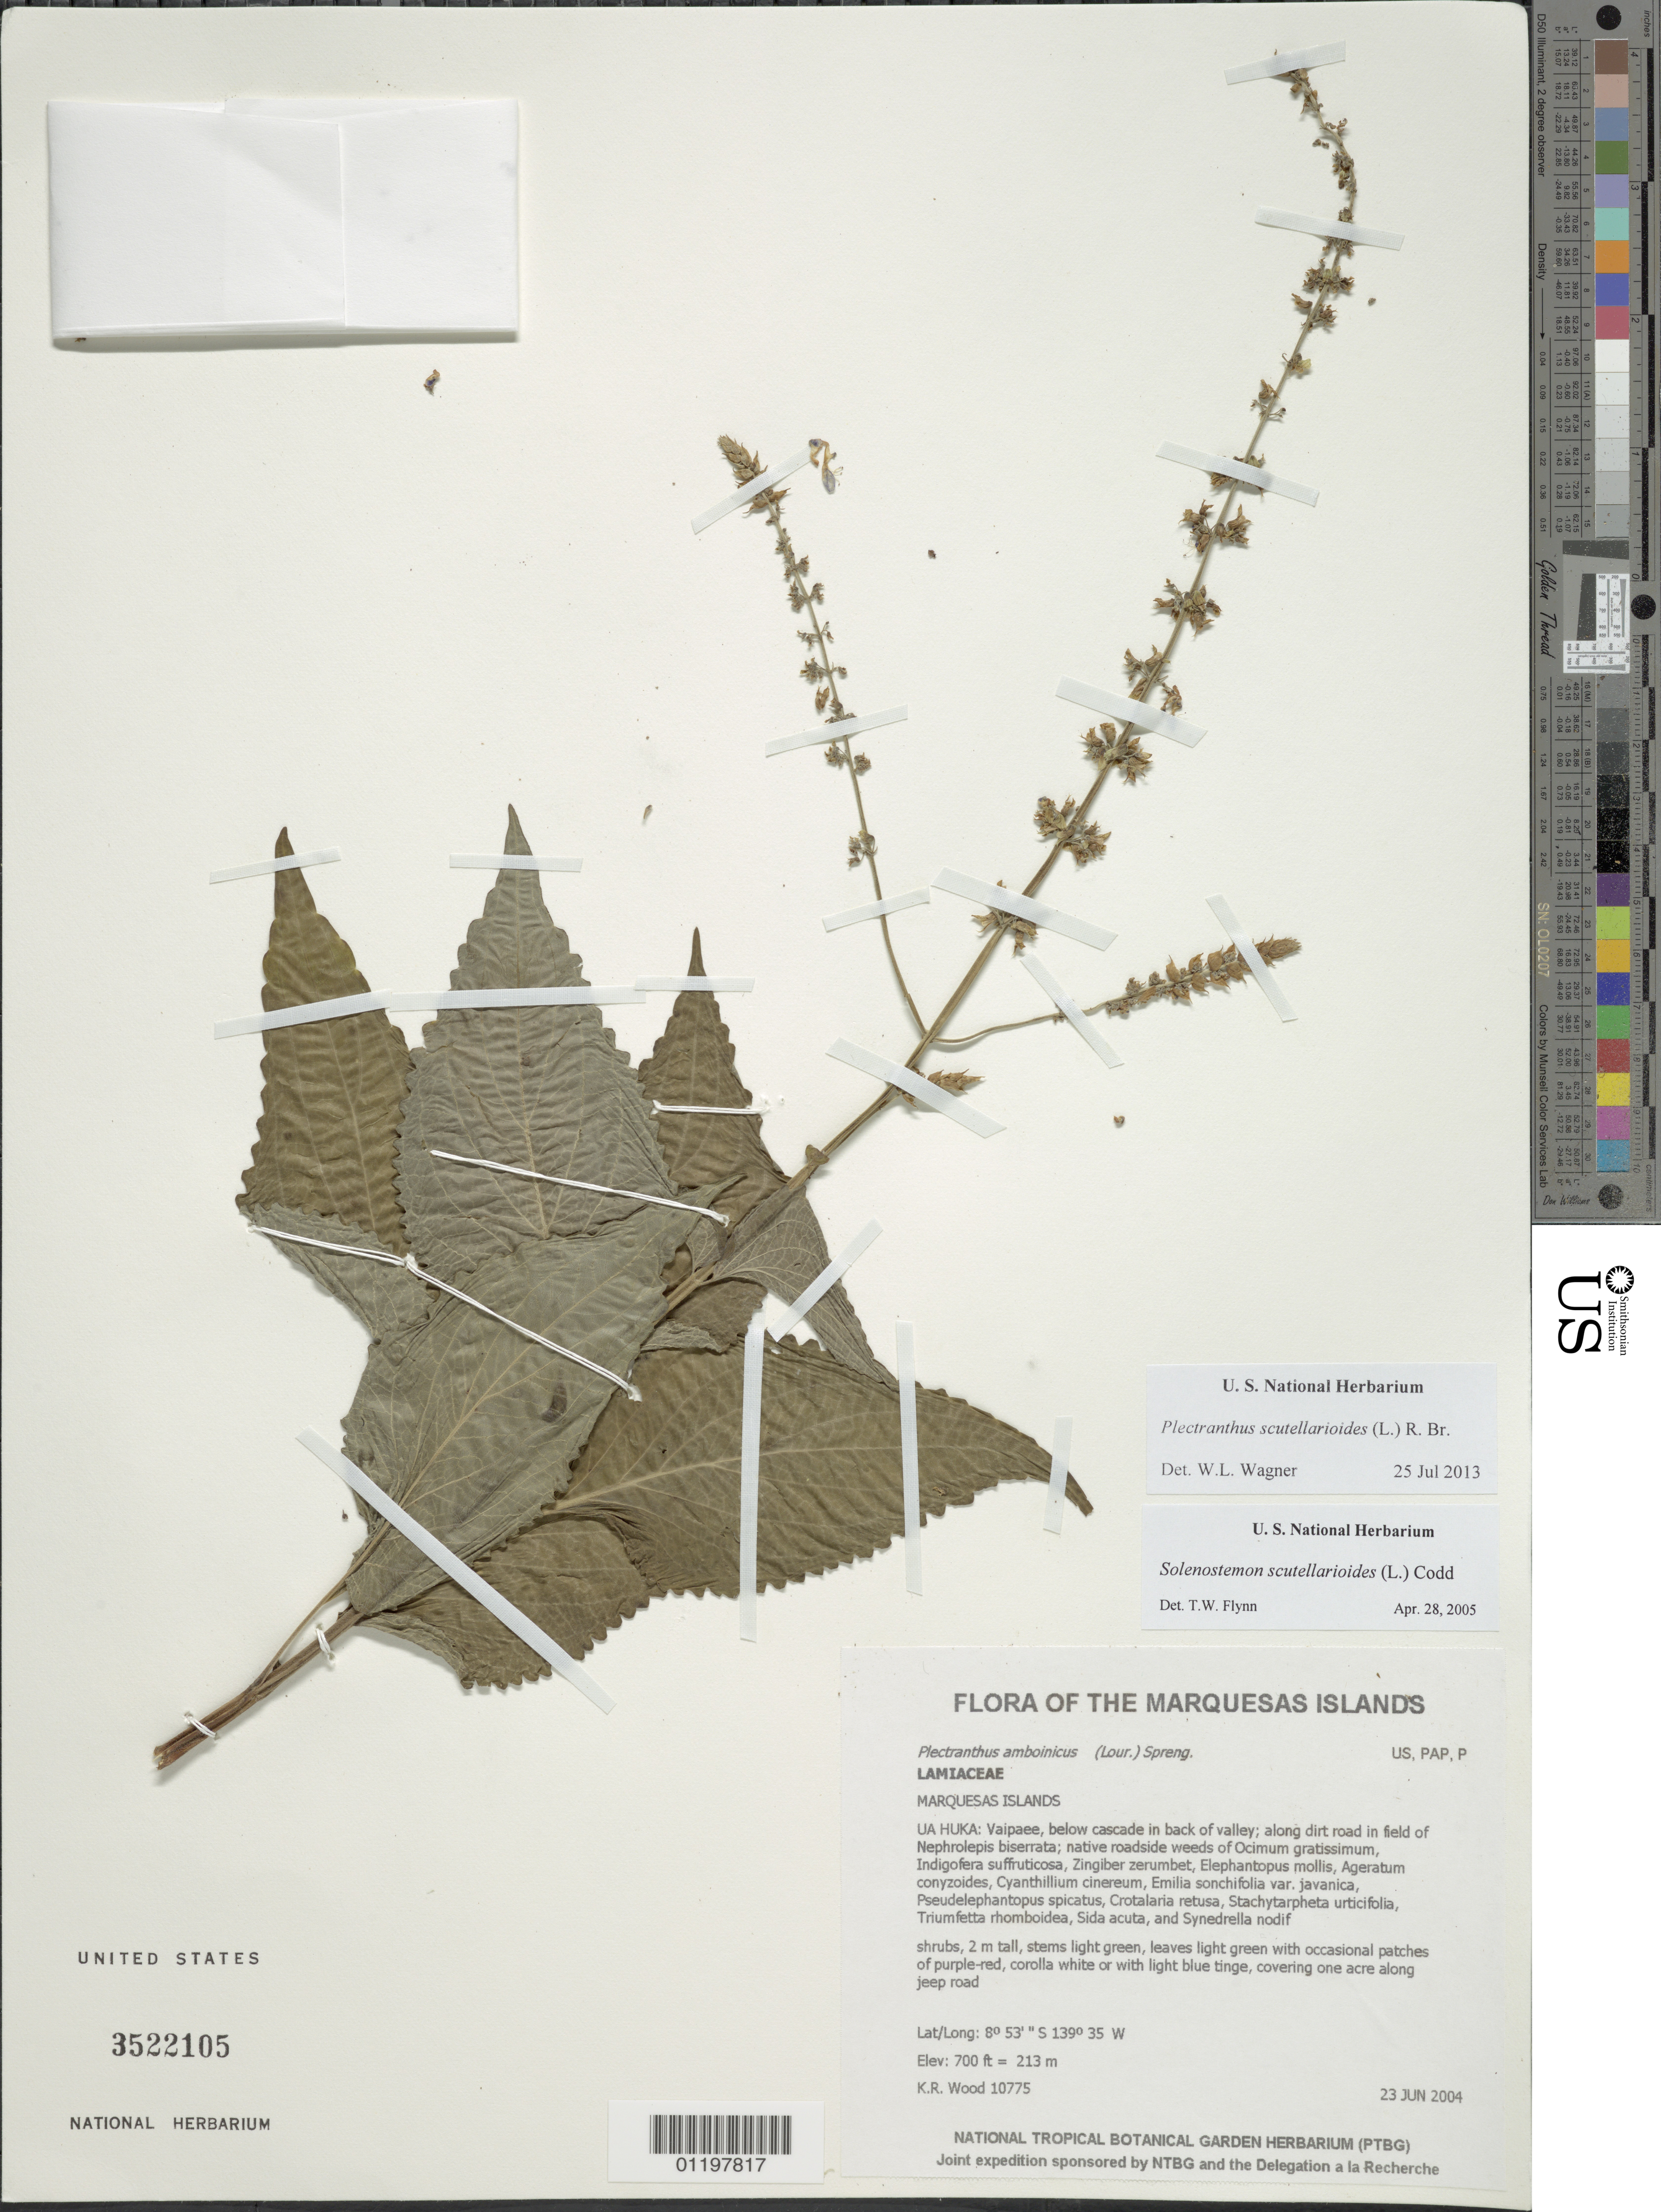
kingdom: Plantae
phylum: Tracheophyta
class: Magnoliopsida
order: Lamiales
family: Lamiaceae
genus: Coleus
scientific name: Coleus scutellarioides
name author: (L.) Benth.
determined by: Wagner, W. L., (BOT), Smithsonian Institution - National Museum of Natural History (UNITED STATES)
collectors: K. R. Wood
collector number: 10775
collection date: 2004-06-23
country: French Polynesia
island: Ua Huka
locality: Vaipaee, below cascade in back of valley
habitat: Along dirt road in field of Nephrolepis biserrata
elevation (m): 213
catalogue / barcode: US 3522105